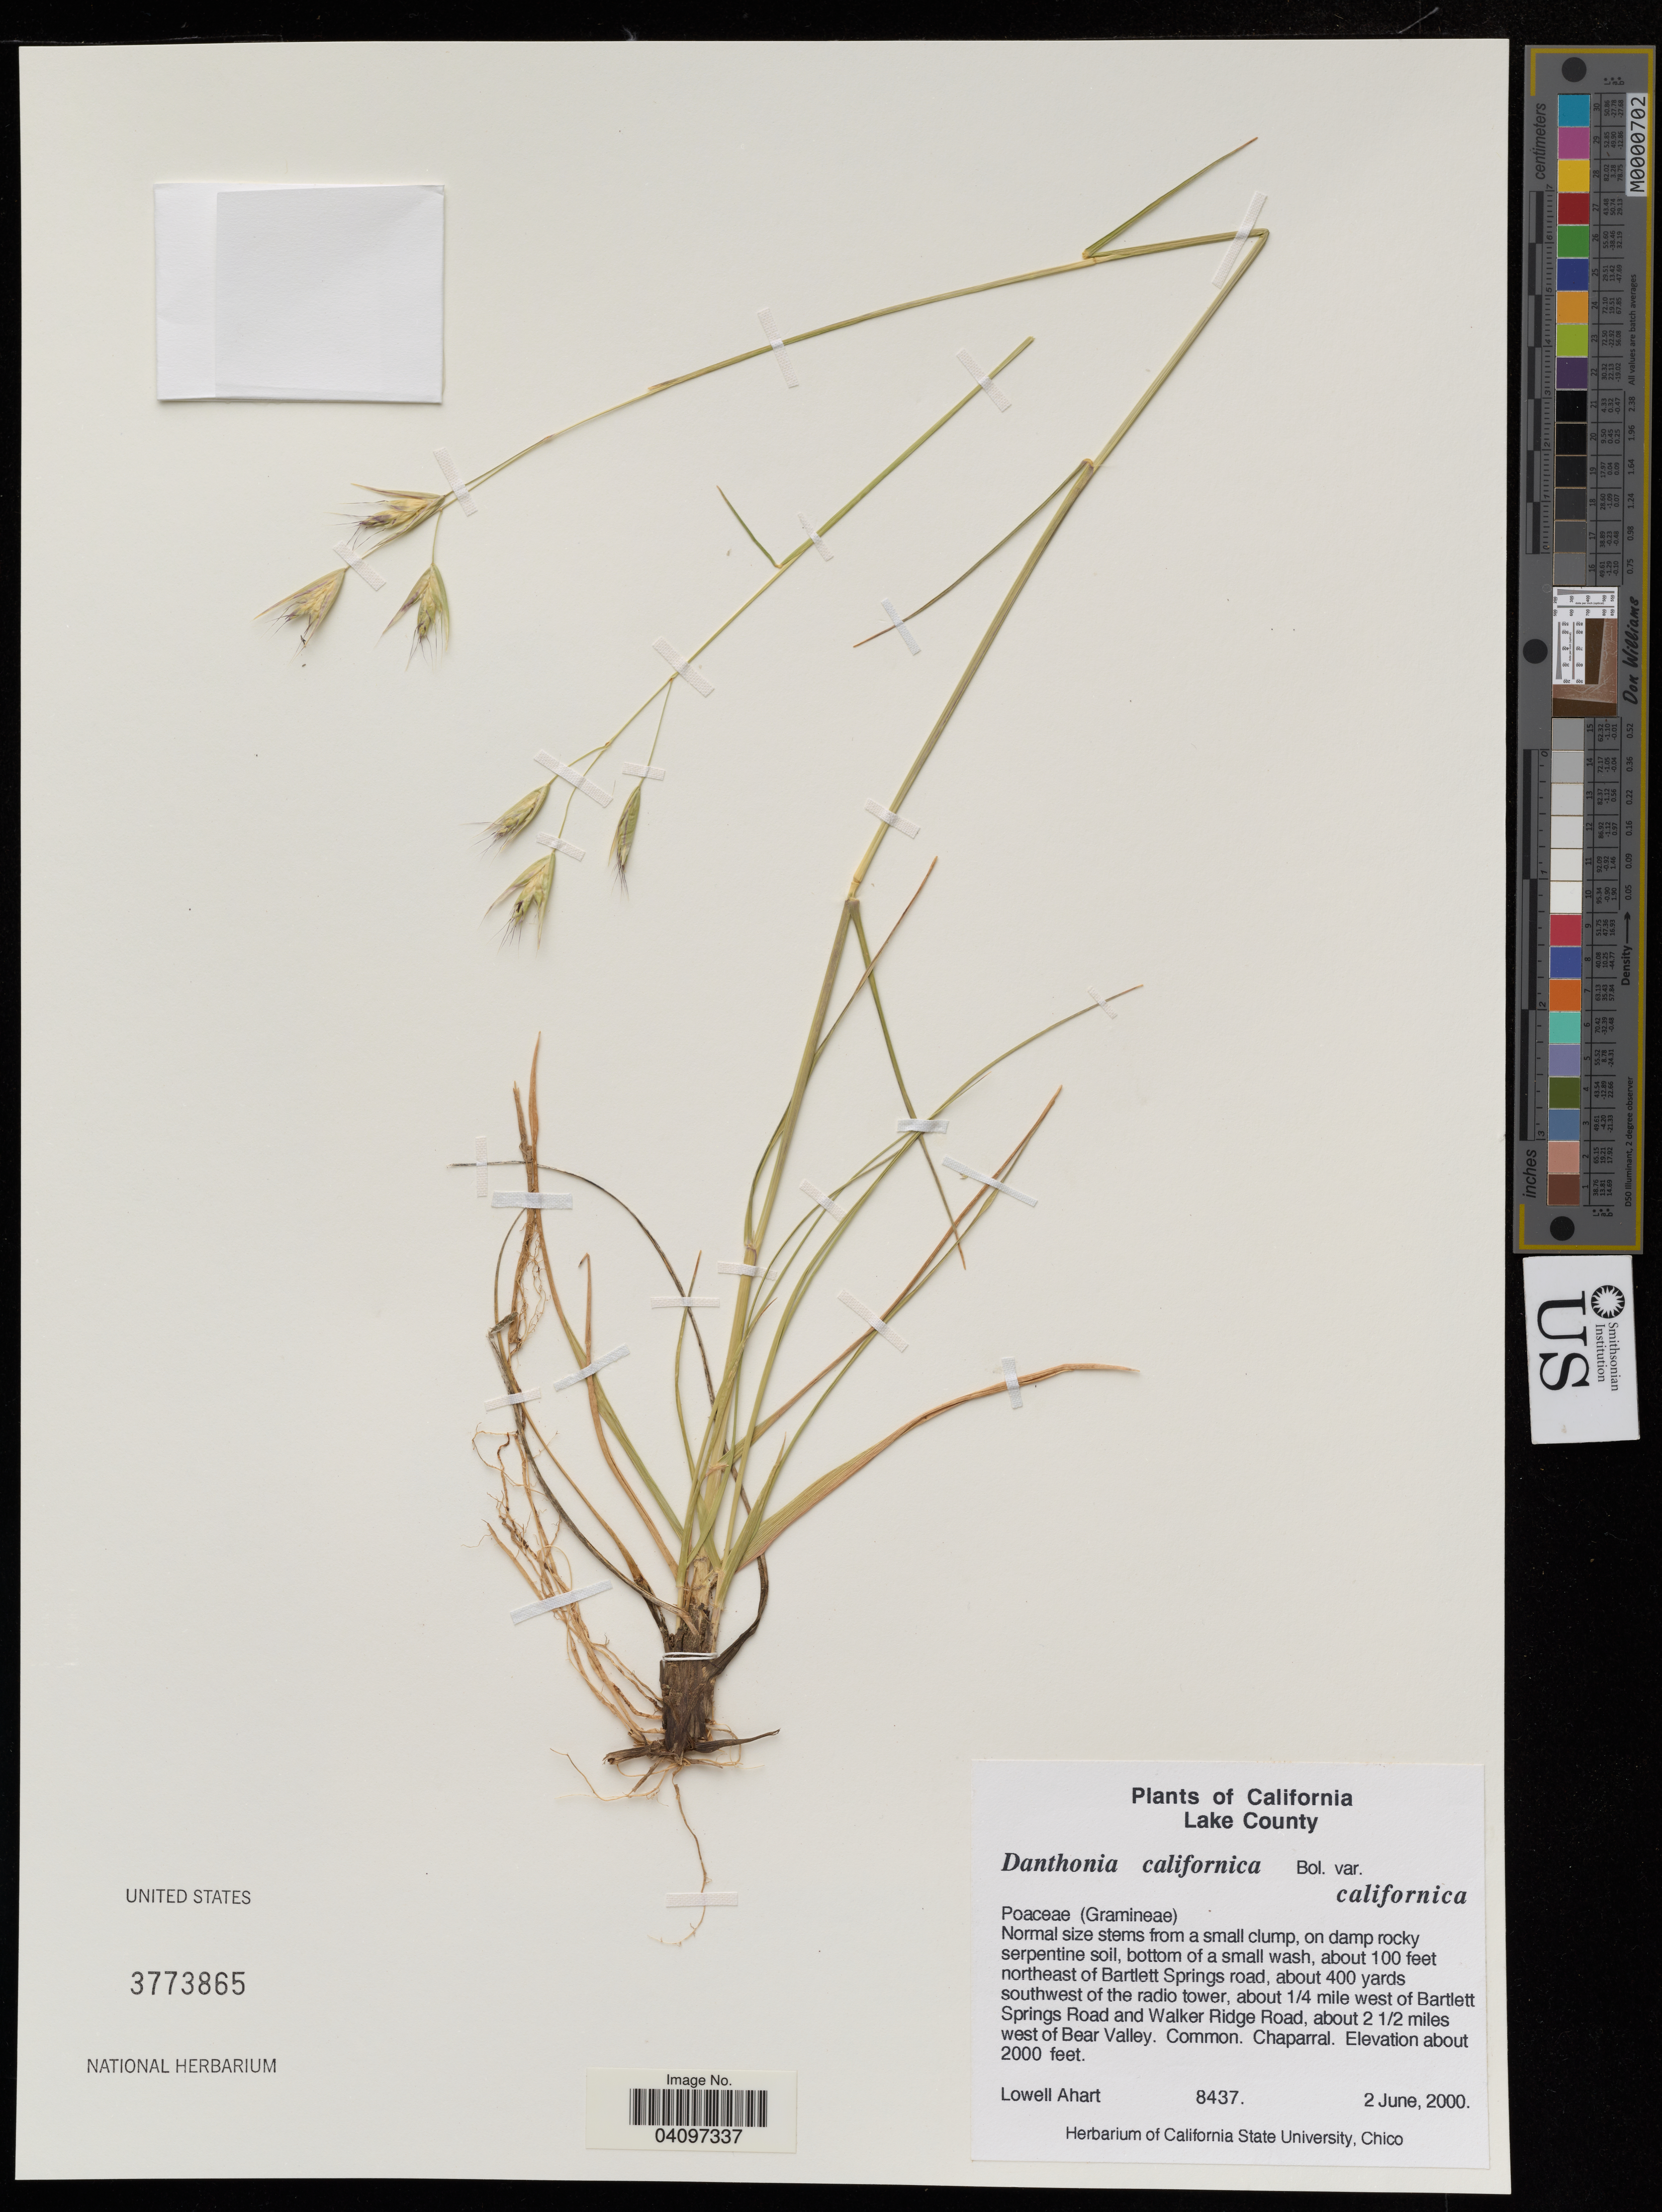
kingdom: Plantae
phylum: Tracheophyta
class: Liliopsida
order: Poales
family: Poaceae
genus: Danthonia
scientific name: Danthonia californica var. californica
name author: Bol.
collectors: L. Ahart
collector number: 8437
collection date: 2000-06-02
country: United States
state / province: California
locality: Lake County. About 100 feet northeast of Bartlett Springs road, about 400 yards southwest of the radio tower, about 1/4 mile west of Bartlett Springs Road and Walker Ridge Road, about 2 1/2 miles west Bear Valley.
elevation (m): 610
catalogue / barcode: US 3773865